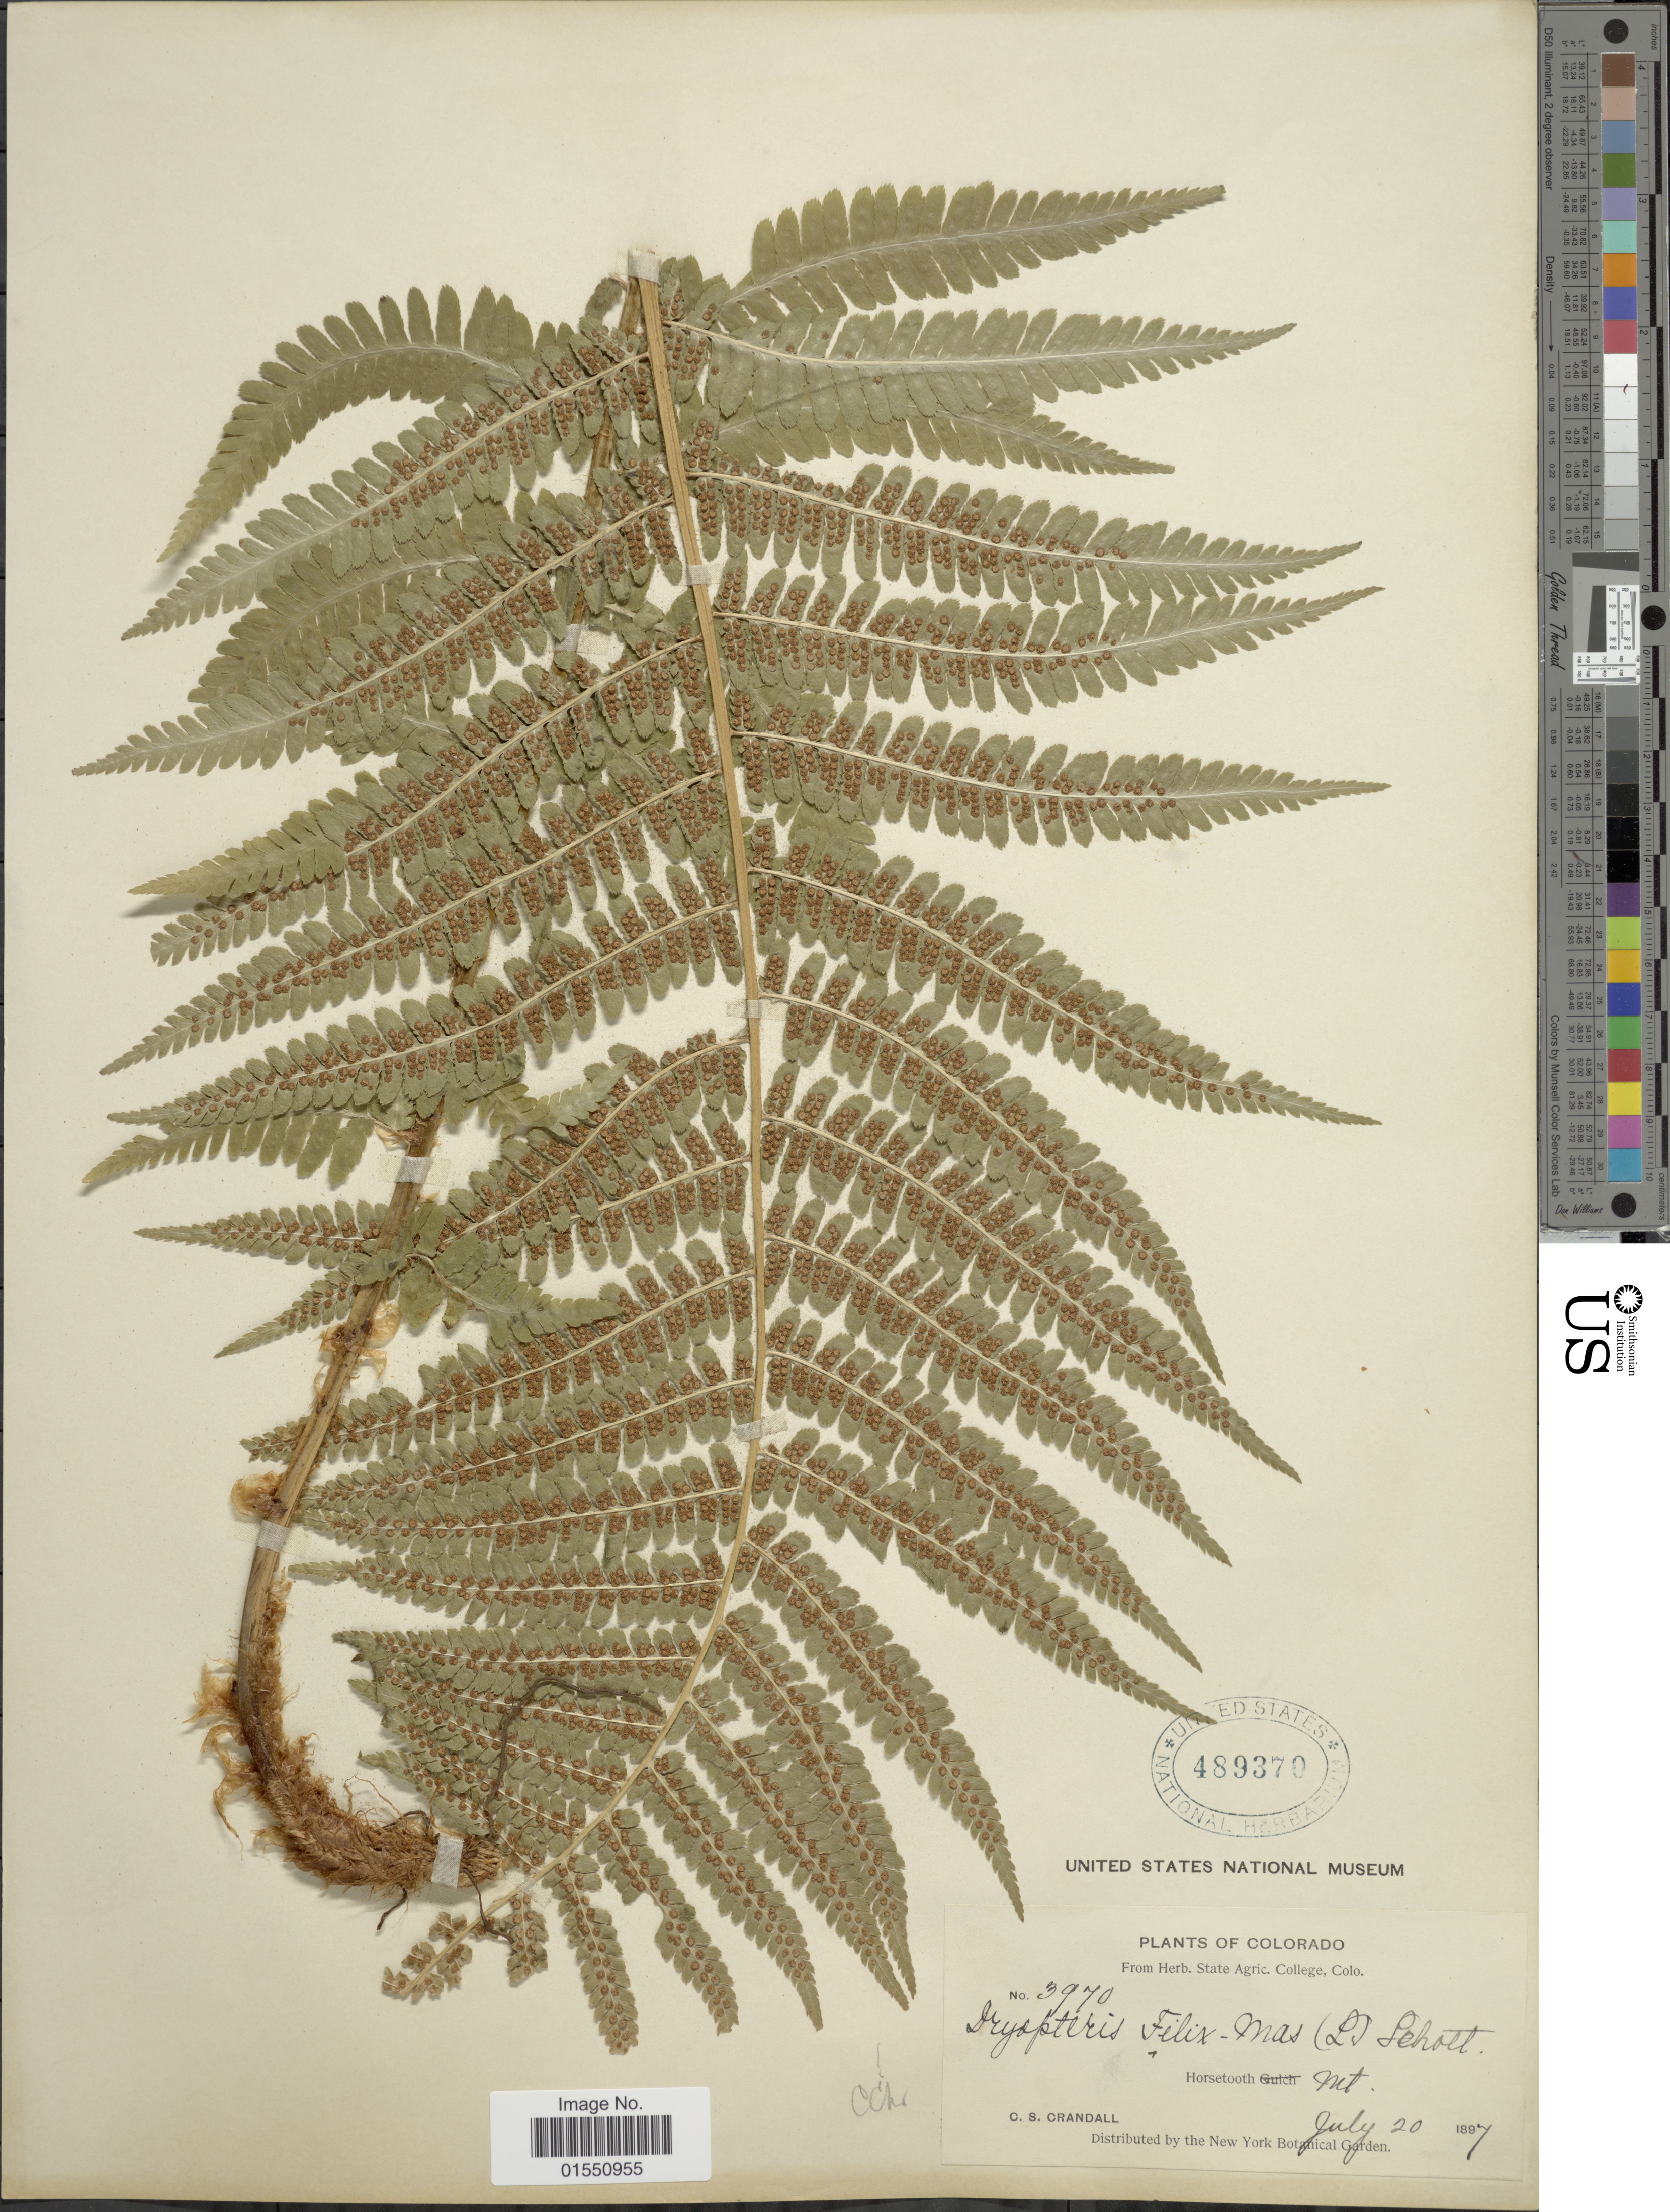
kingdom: Plantae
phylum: Tracheophyta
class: Polypodiopsida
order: Polypodiales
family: Dryopteridaceae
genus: Dryopteris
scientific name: Dryopteris filix-mas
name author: (L.) Schott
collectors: C. Crandall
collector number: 3970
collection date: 1897-07-20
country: United States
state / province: Colorado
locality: Horsetooth Mt.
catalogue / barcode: US 489370